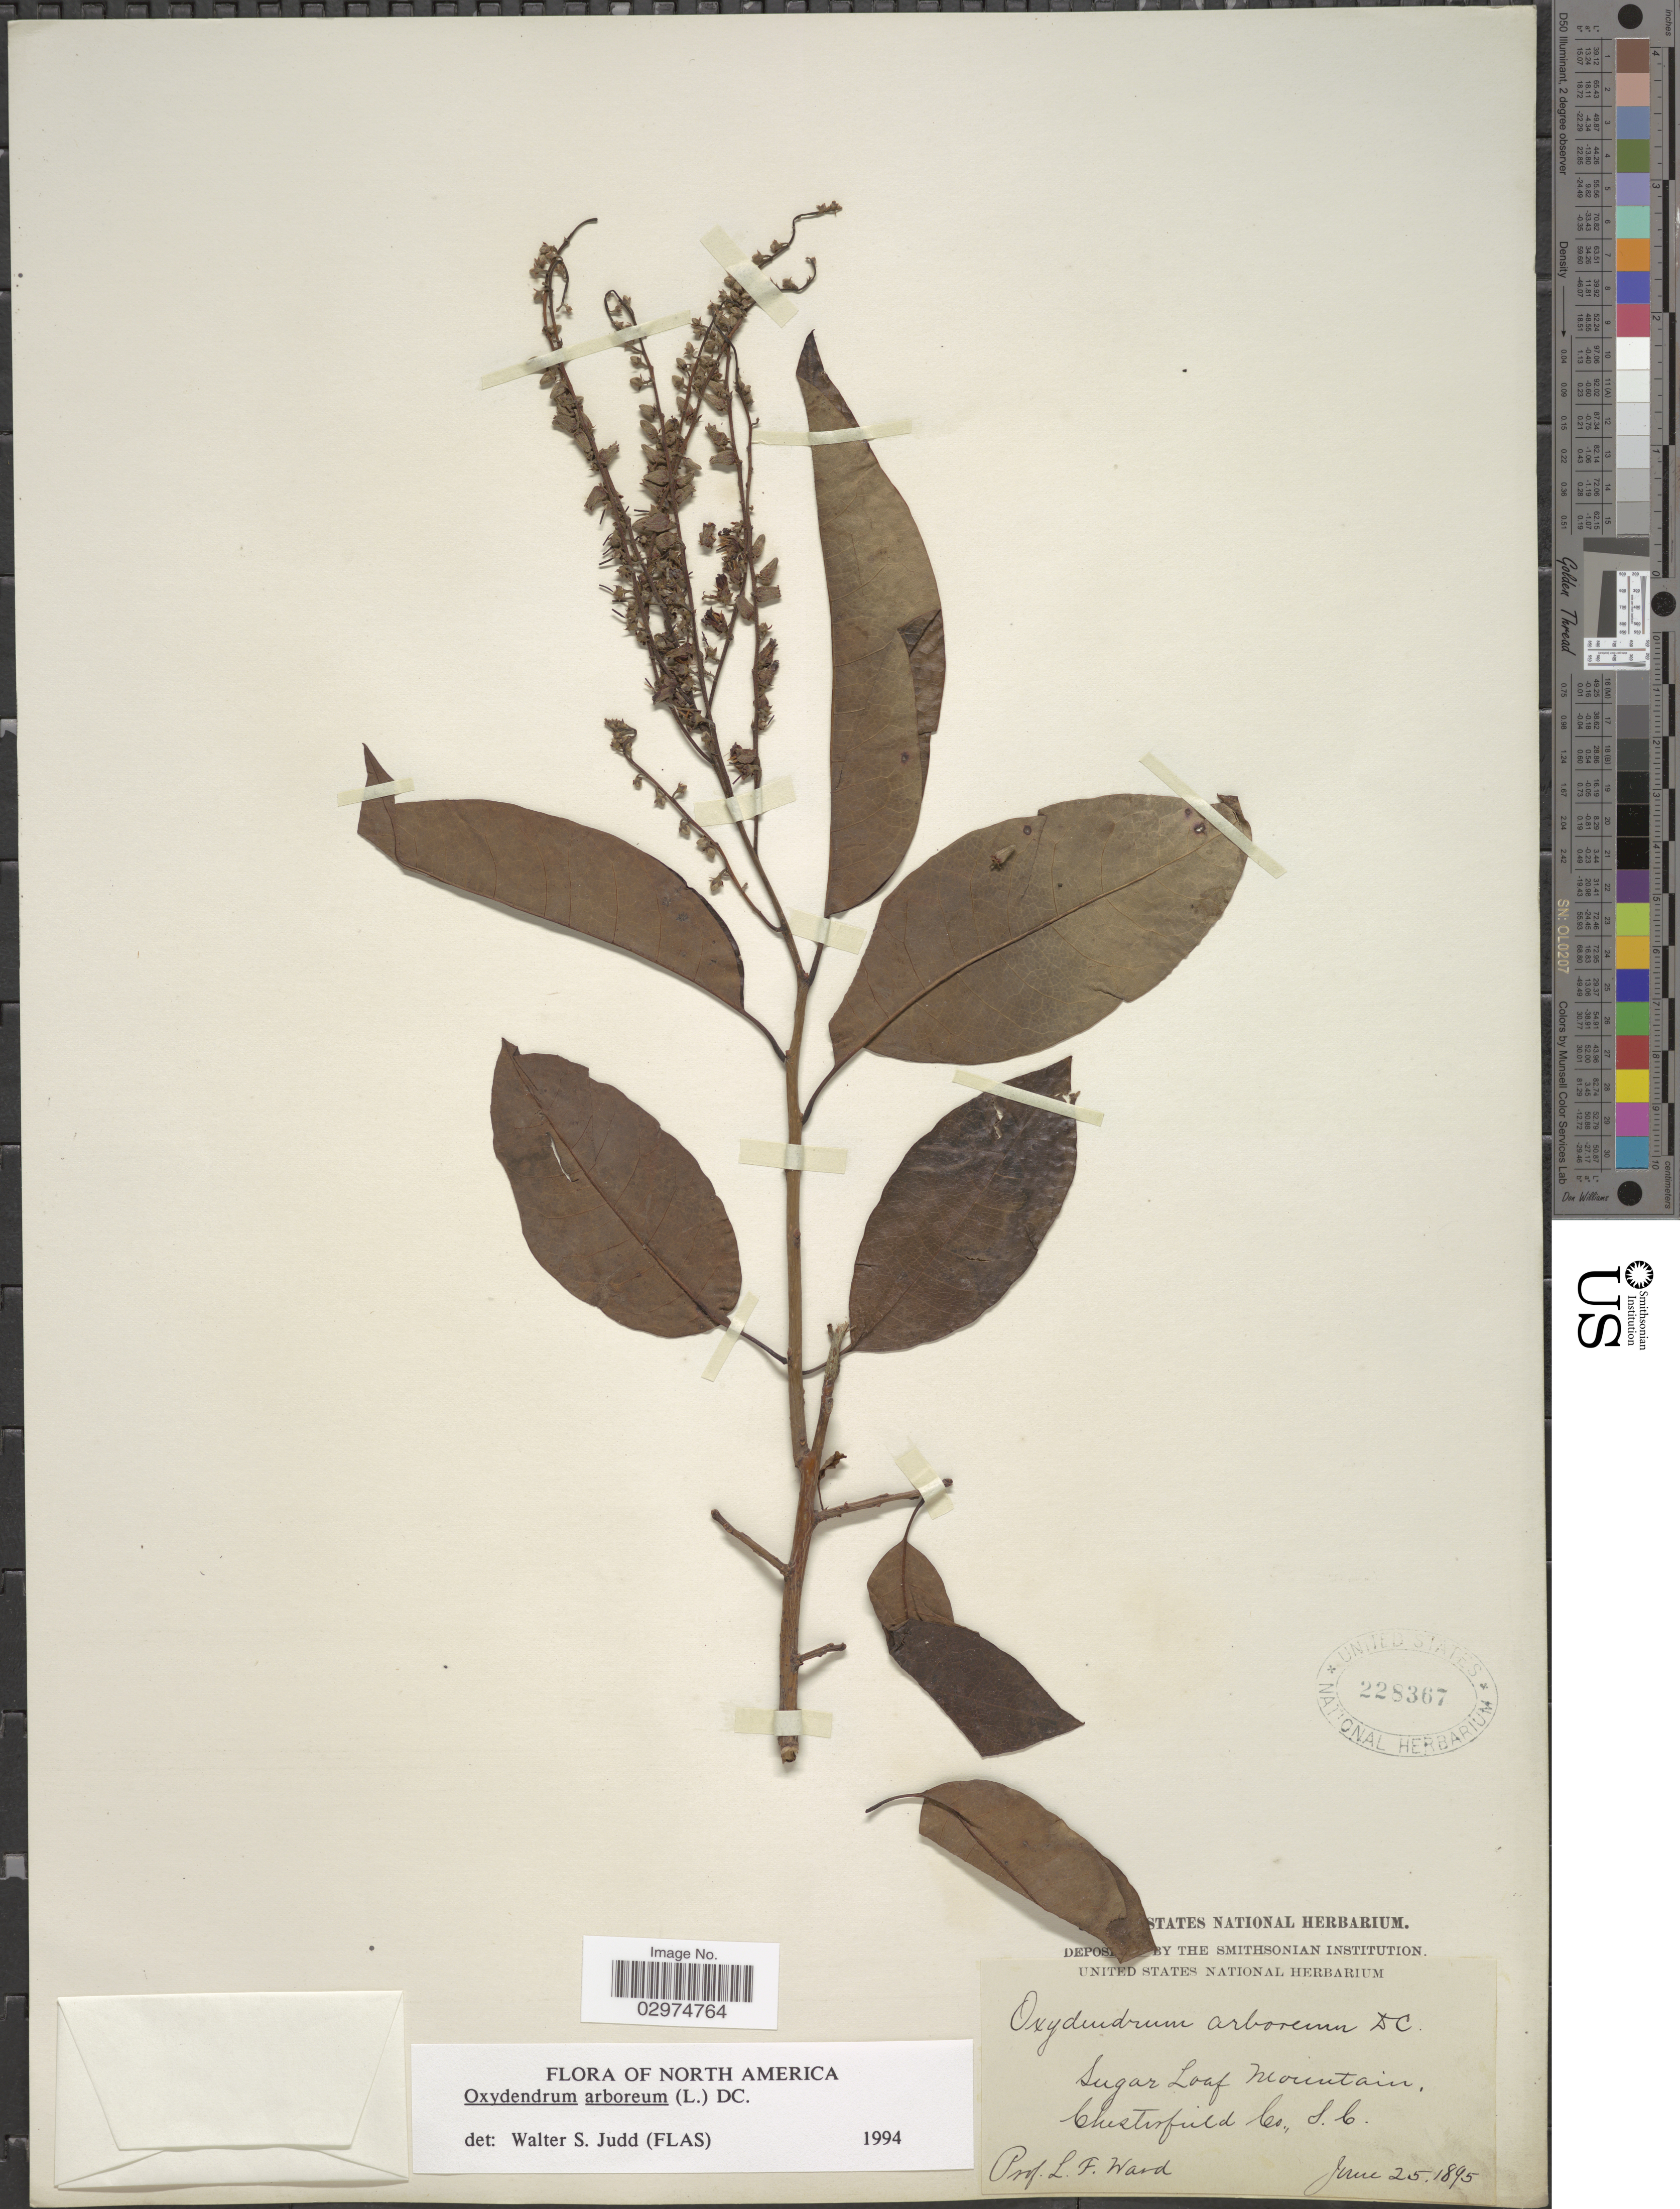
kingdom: Plantae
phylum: Tracheophyta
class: Magnoliopsida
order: Ericales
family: Ericaceae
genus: Oxydendrum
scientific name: Oxydendrum arboreum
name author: (L.) DC.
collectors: L. Ward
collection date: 1895-06-25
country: United States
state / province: South Carolina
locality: Sugar Loaf Mountain, Chesterfield Co.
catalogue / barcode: US 228367